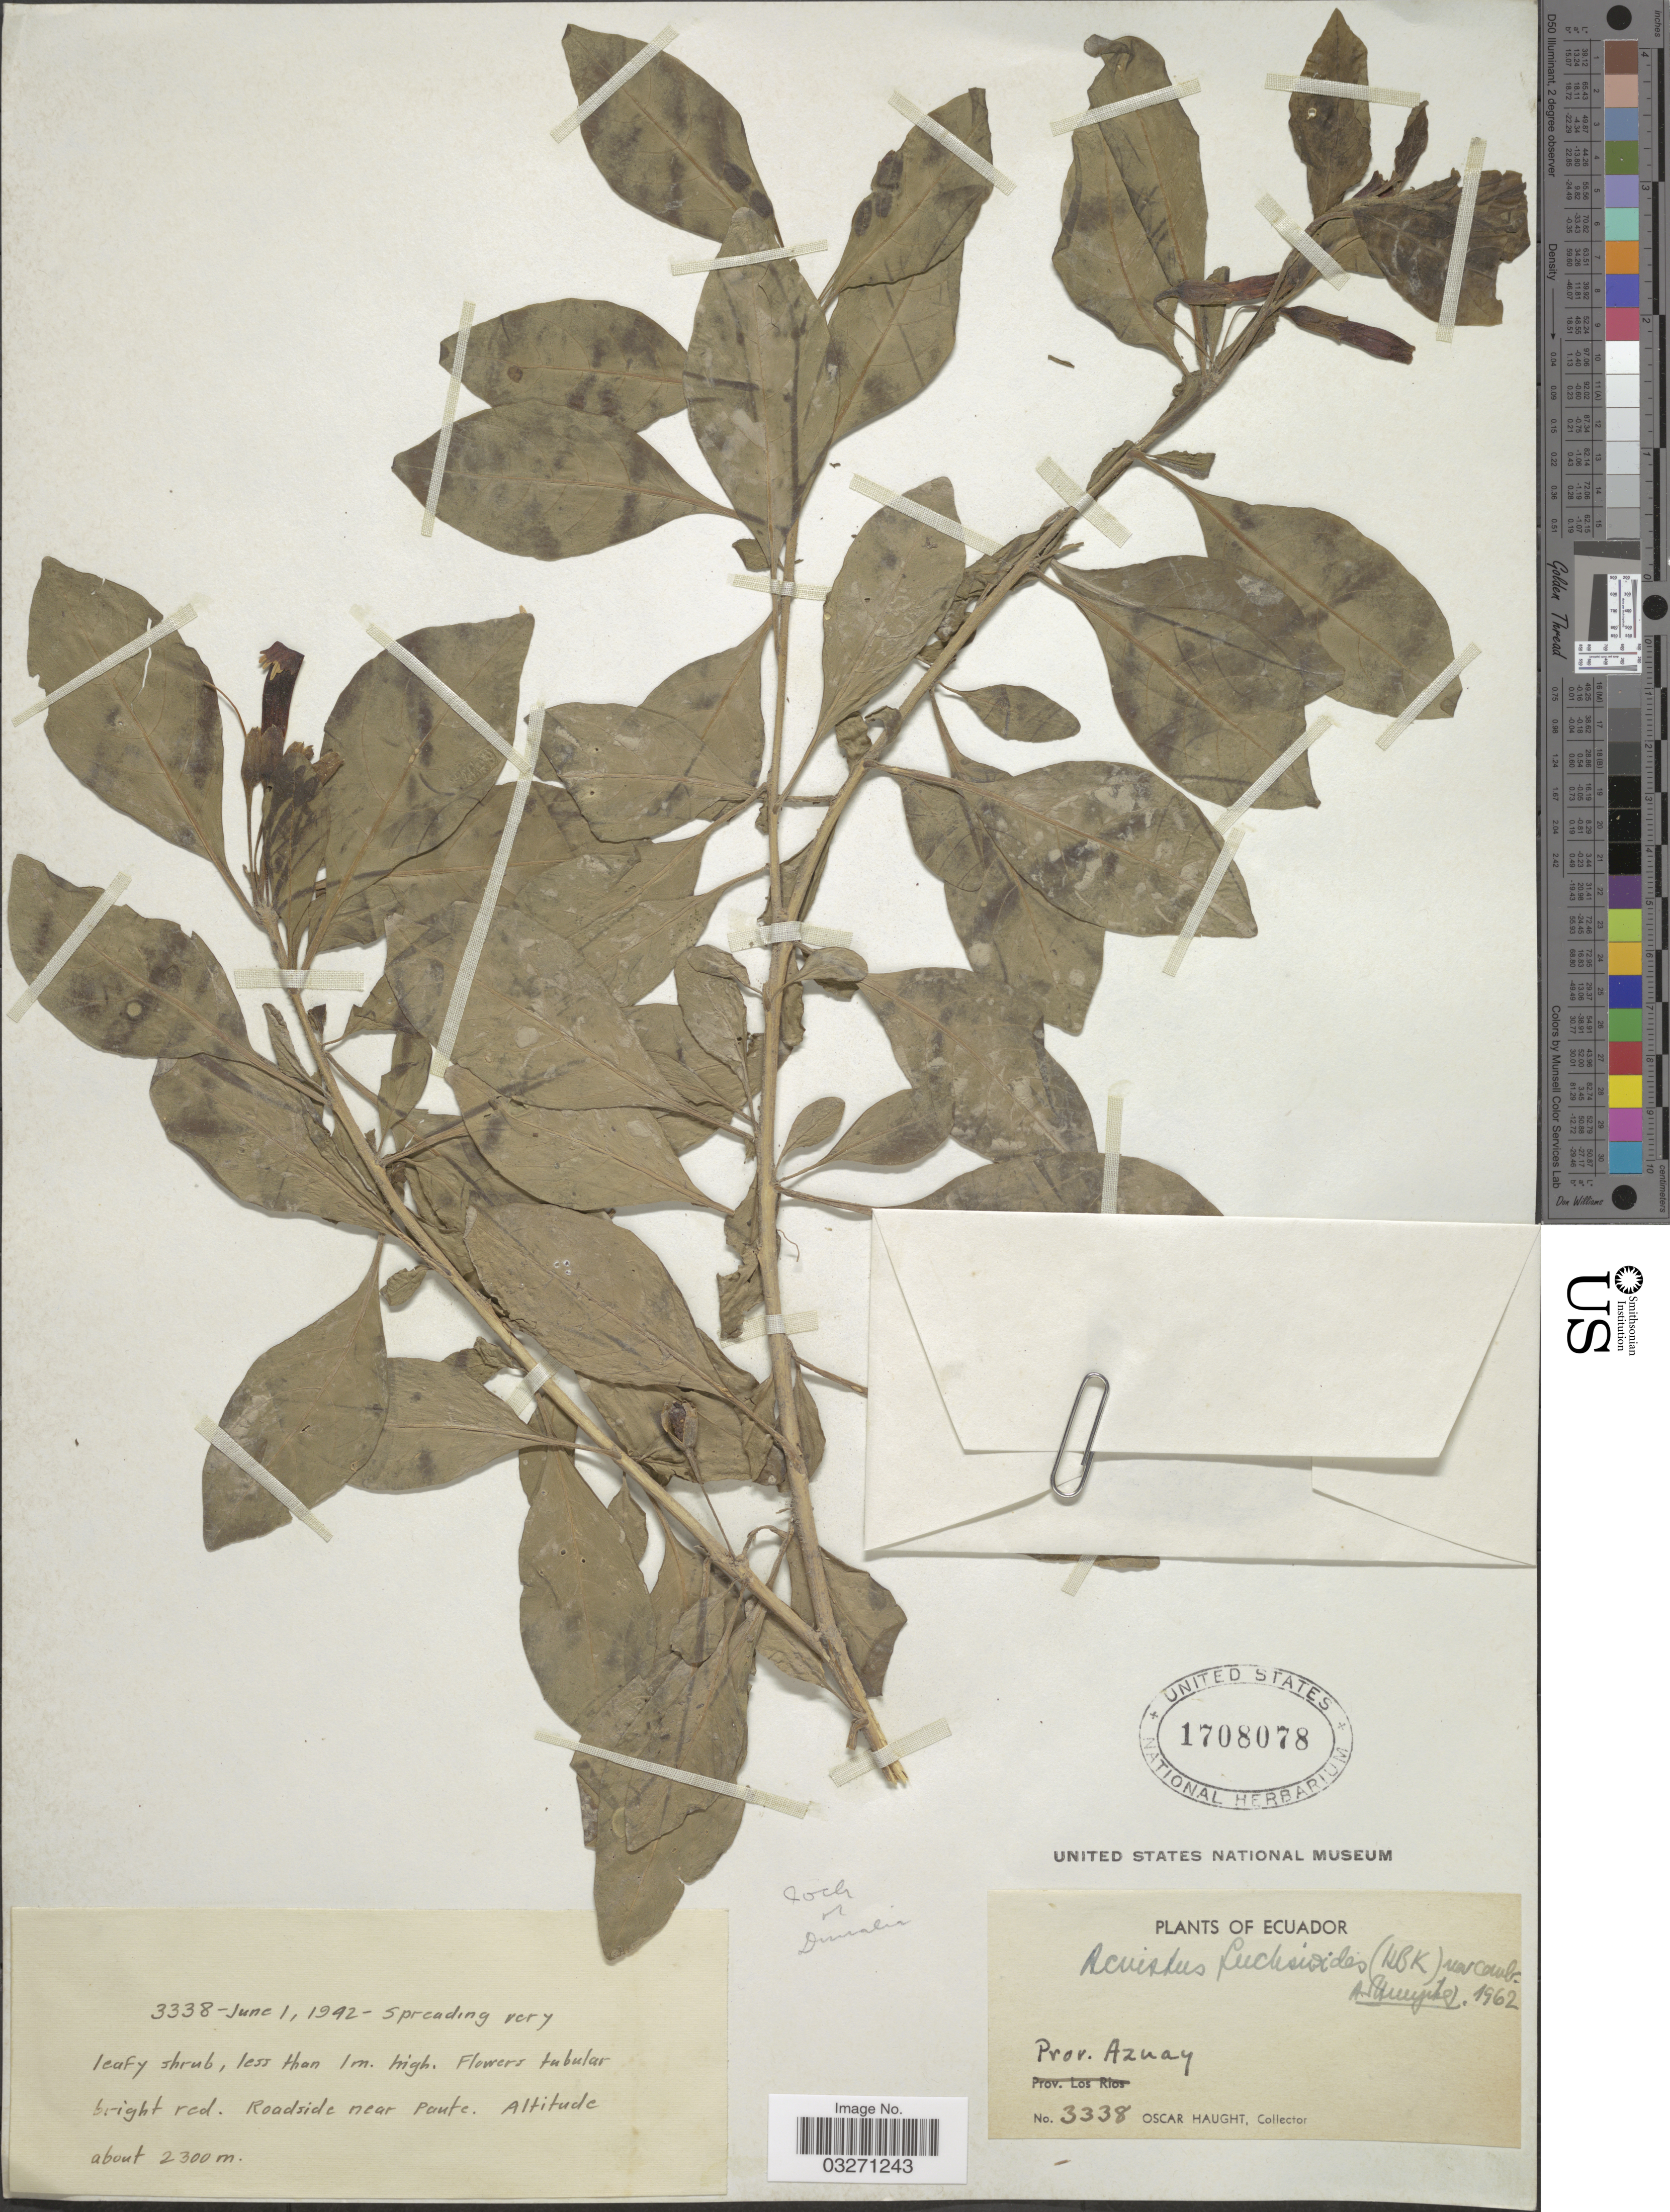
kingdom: Plantae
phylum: Tracheophyta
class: Magnoliopsida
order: Solanales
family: Solanaceae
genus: Iochroma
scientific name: Iochroma fuchsioides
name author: (Bonpl.) Miers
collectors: O. L. Haught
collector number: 3338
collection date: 1942-06-01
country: Ecuador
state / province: Azuay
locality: Roadside near Paute.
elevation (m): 2300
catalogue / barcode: US 1708078